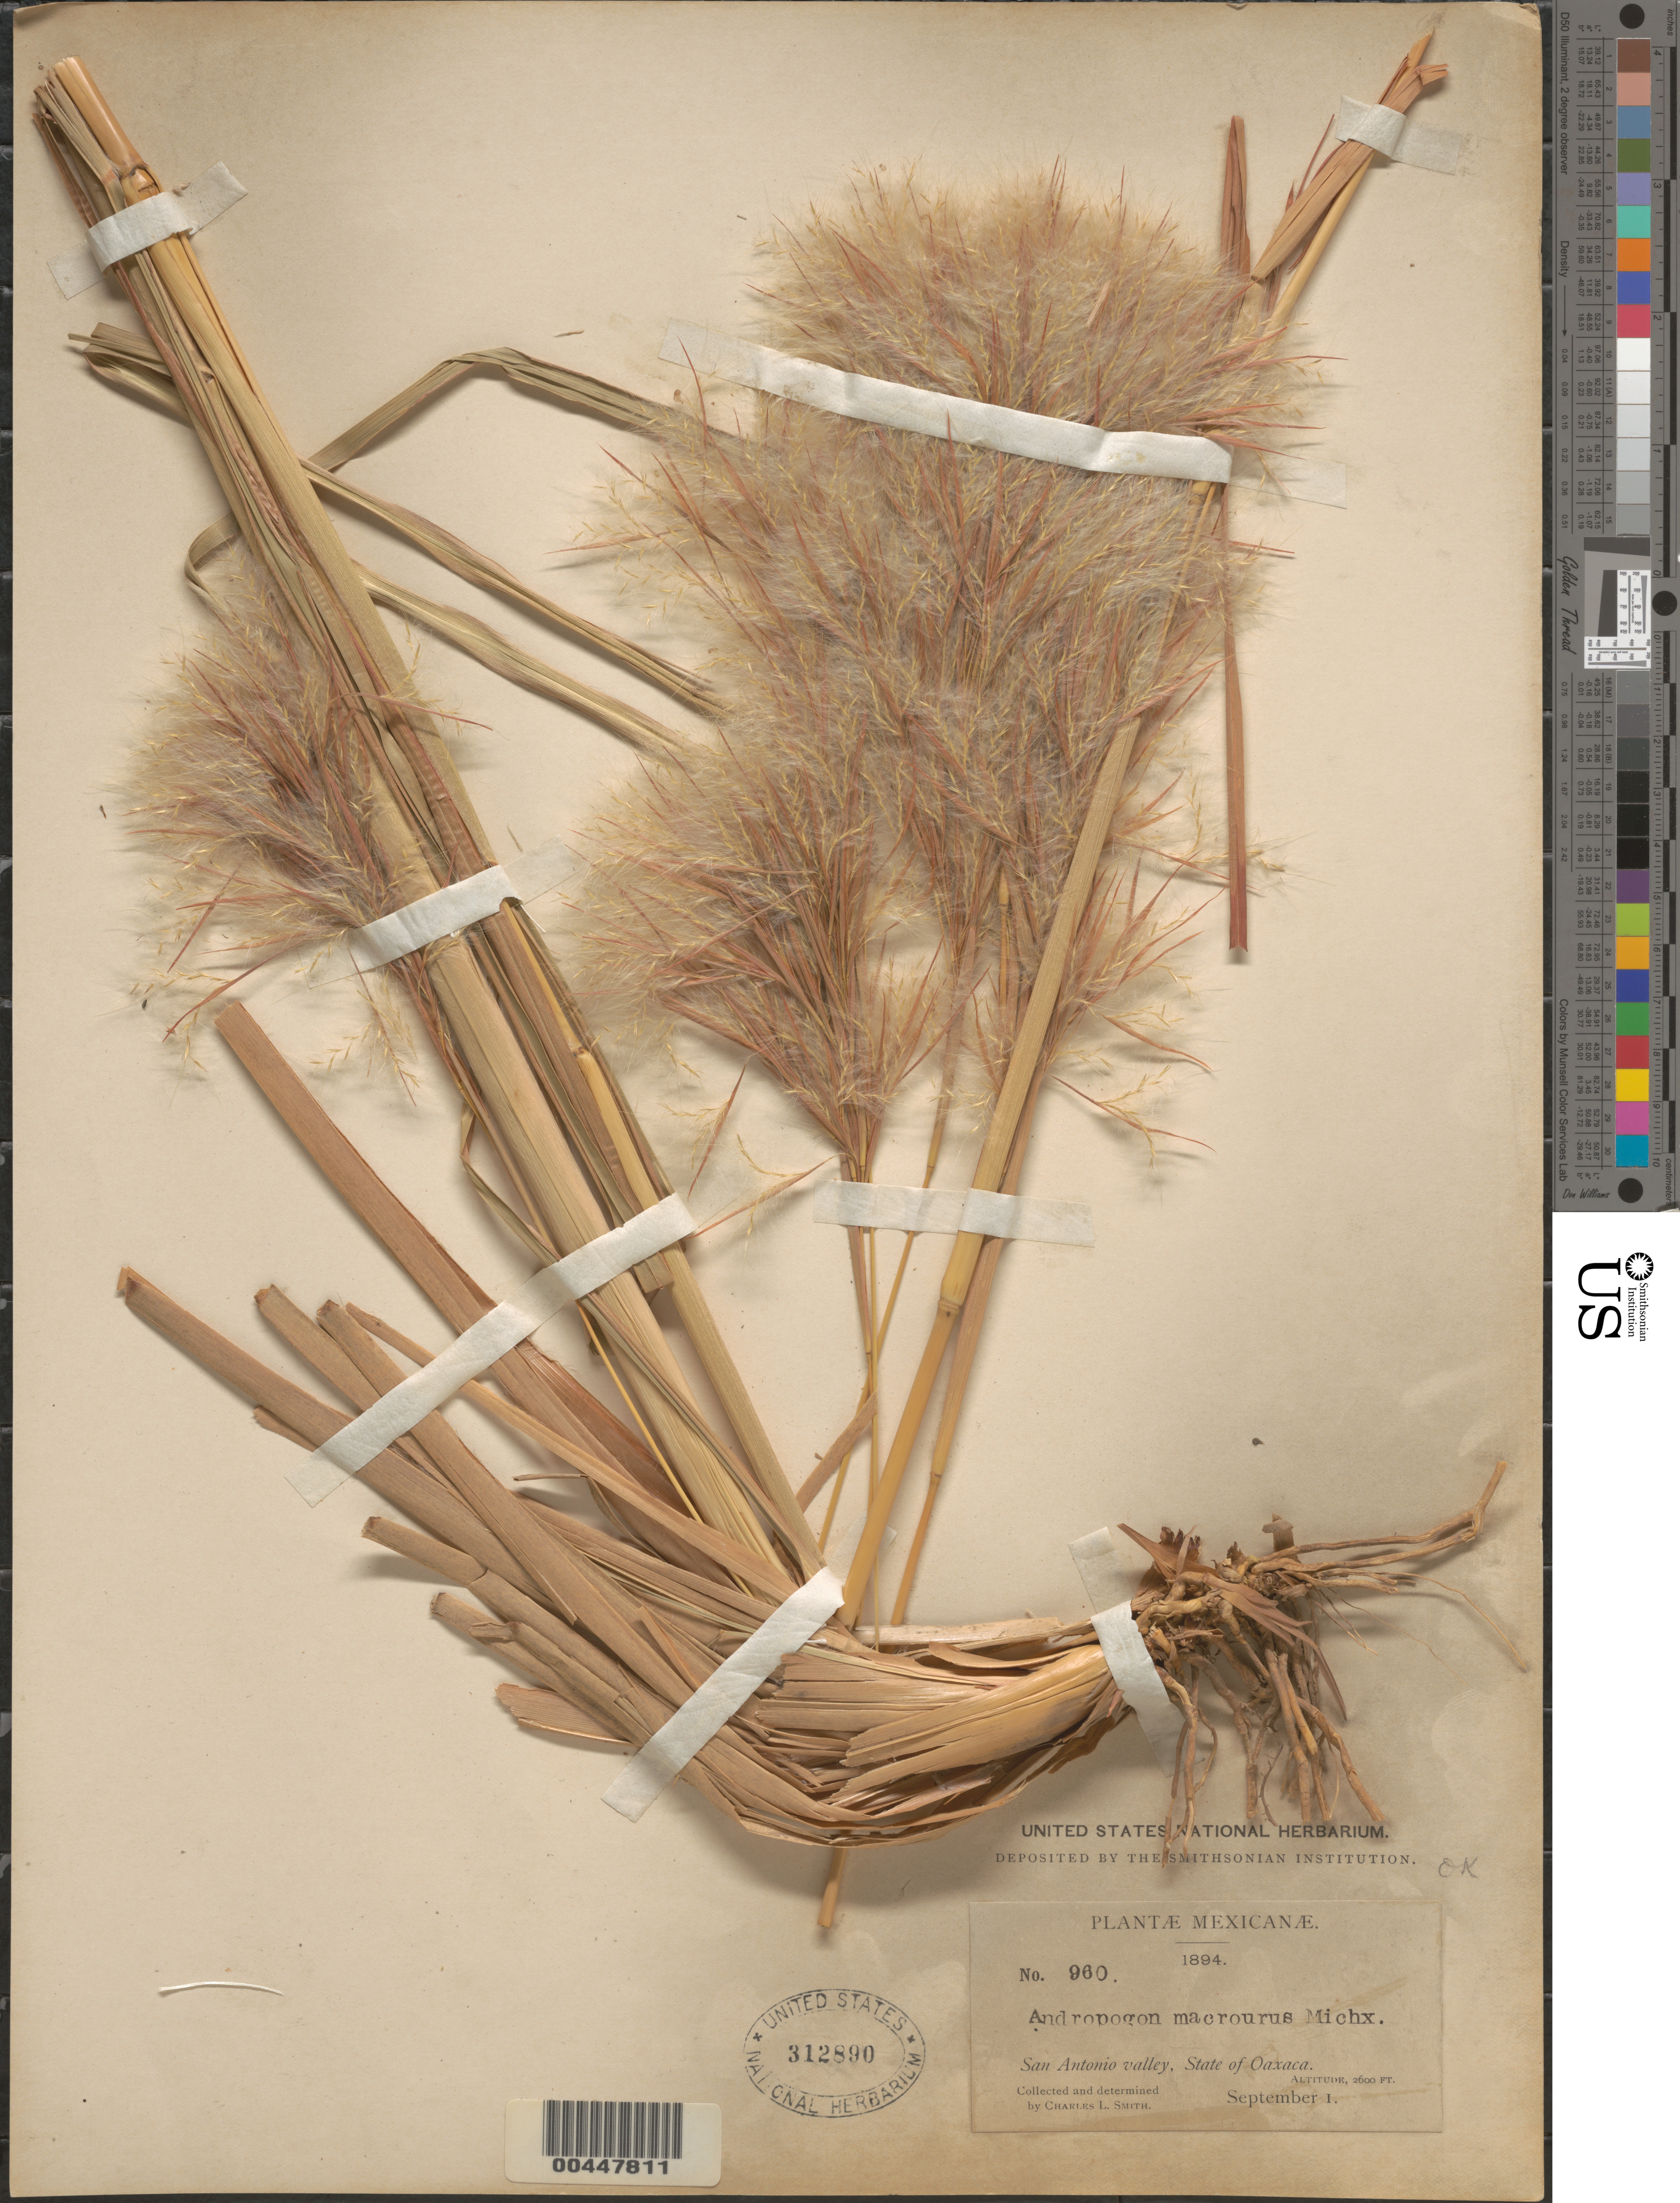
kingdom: Plantae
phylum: Tracheophyta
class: Liliopsida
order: Poales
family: Poaceae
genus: Andropogon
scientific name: Andropogon glomeratus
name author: (Walter) Britton, Stearns & Poggenb.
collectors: C. L. Smith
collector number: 960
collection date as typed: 1 Sep 1894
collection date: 1894-09-01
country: Mexico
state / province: Oaxaca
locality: San Antonio valley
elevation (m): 792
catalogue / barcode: US 312890